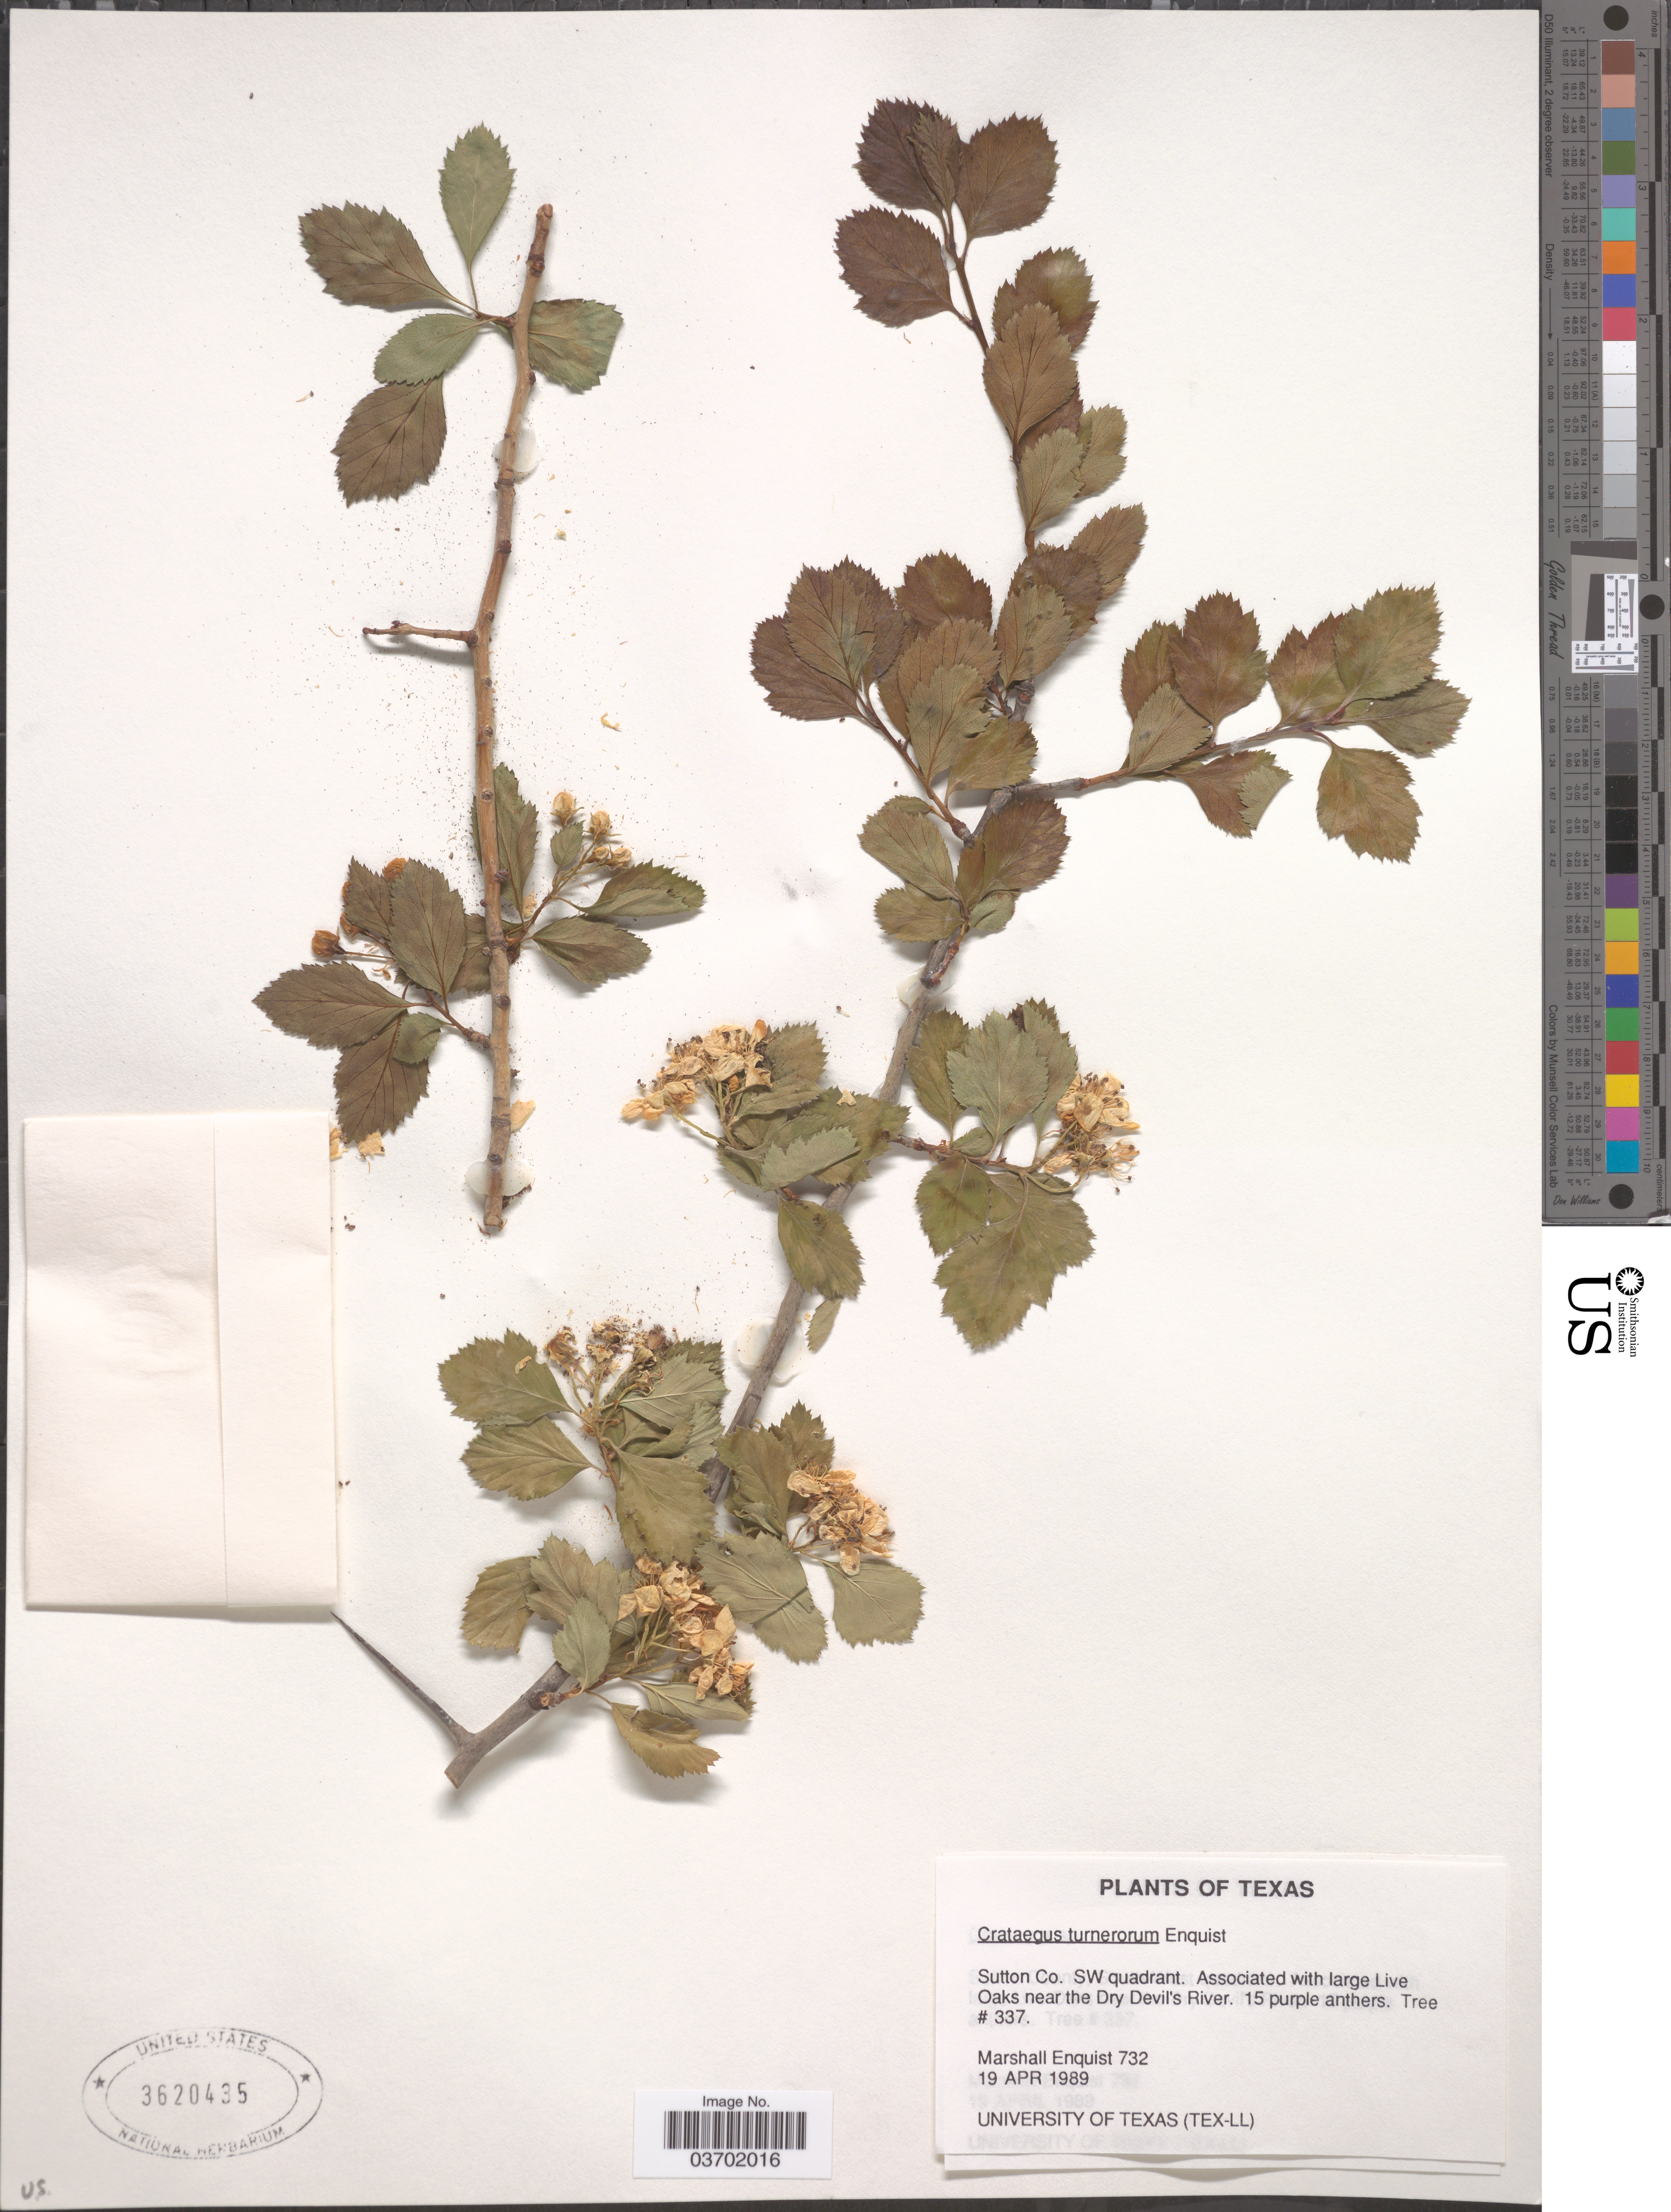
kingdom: Plantae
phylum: Tracheophyta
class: Magnoliopsida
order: Rosales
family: Rosaceae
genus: Crataegus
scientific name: Crataegus turnerorum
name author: Enquist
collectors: M. Enquist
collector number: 732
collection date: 1989-04-19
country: United States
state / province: Texas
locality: Sutton Co. SW quadrant. Associated with large Live Oaks near the Dry Devil's River.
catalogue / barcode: US 3620435